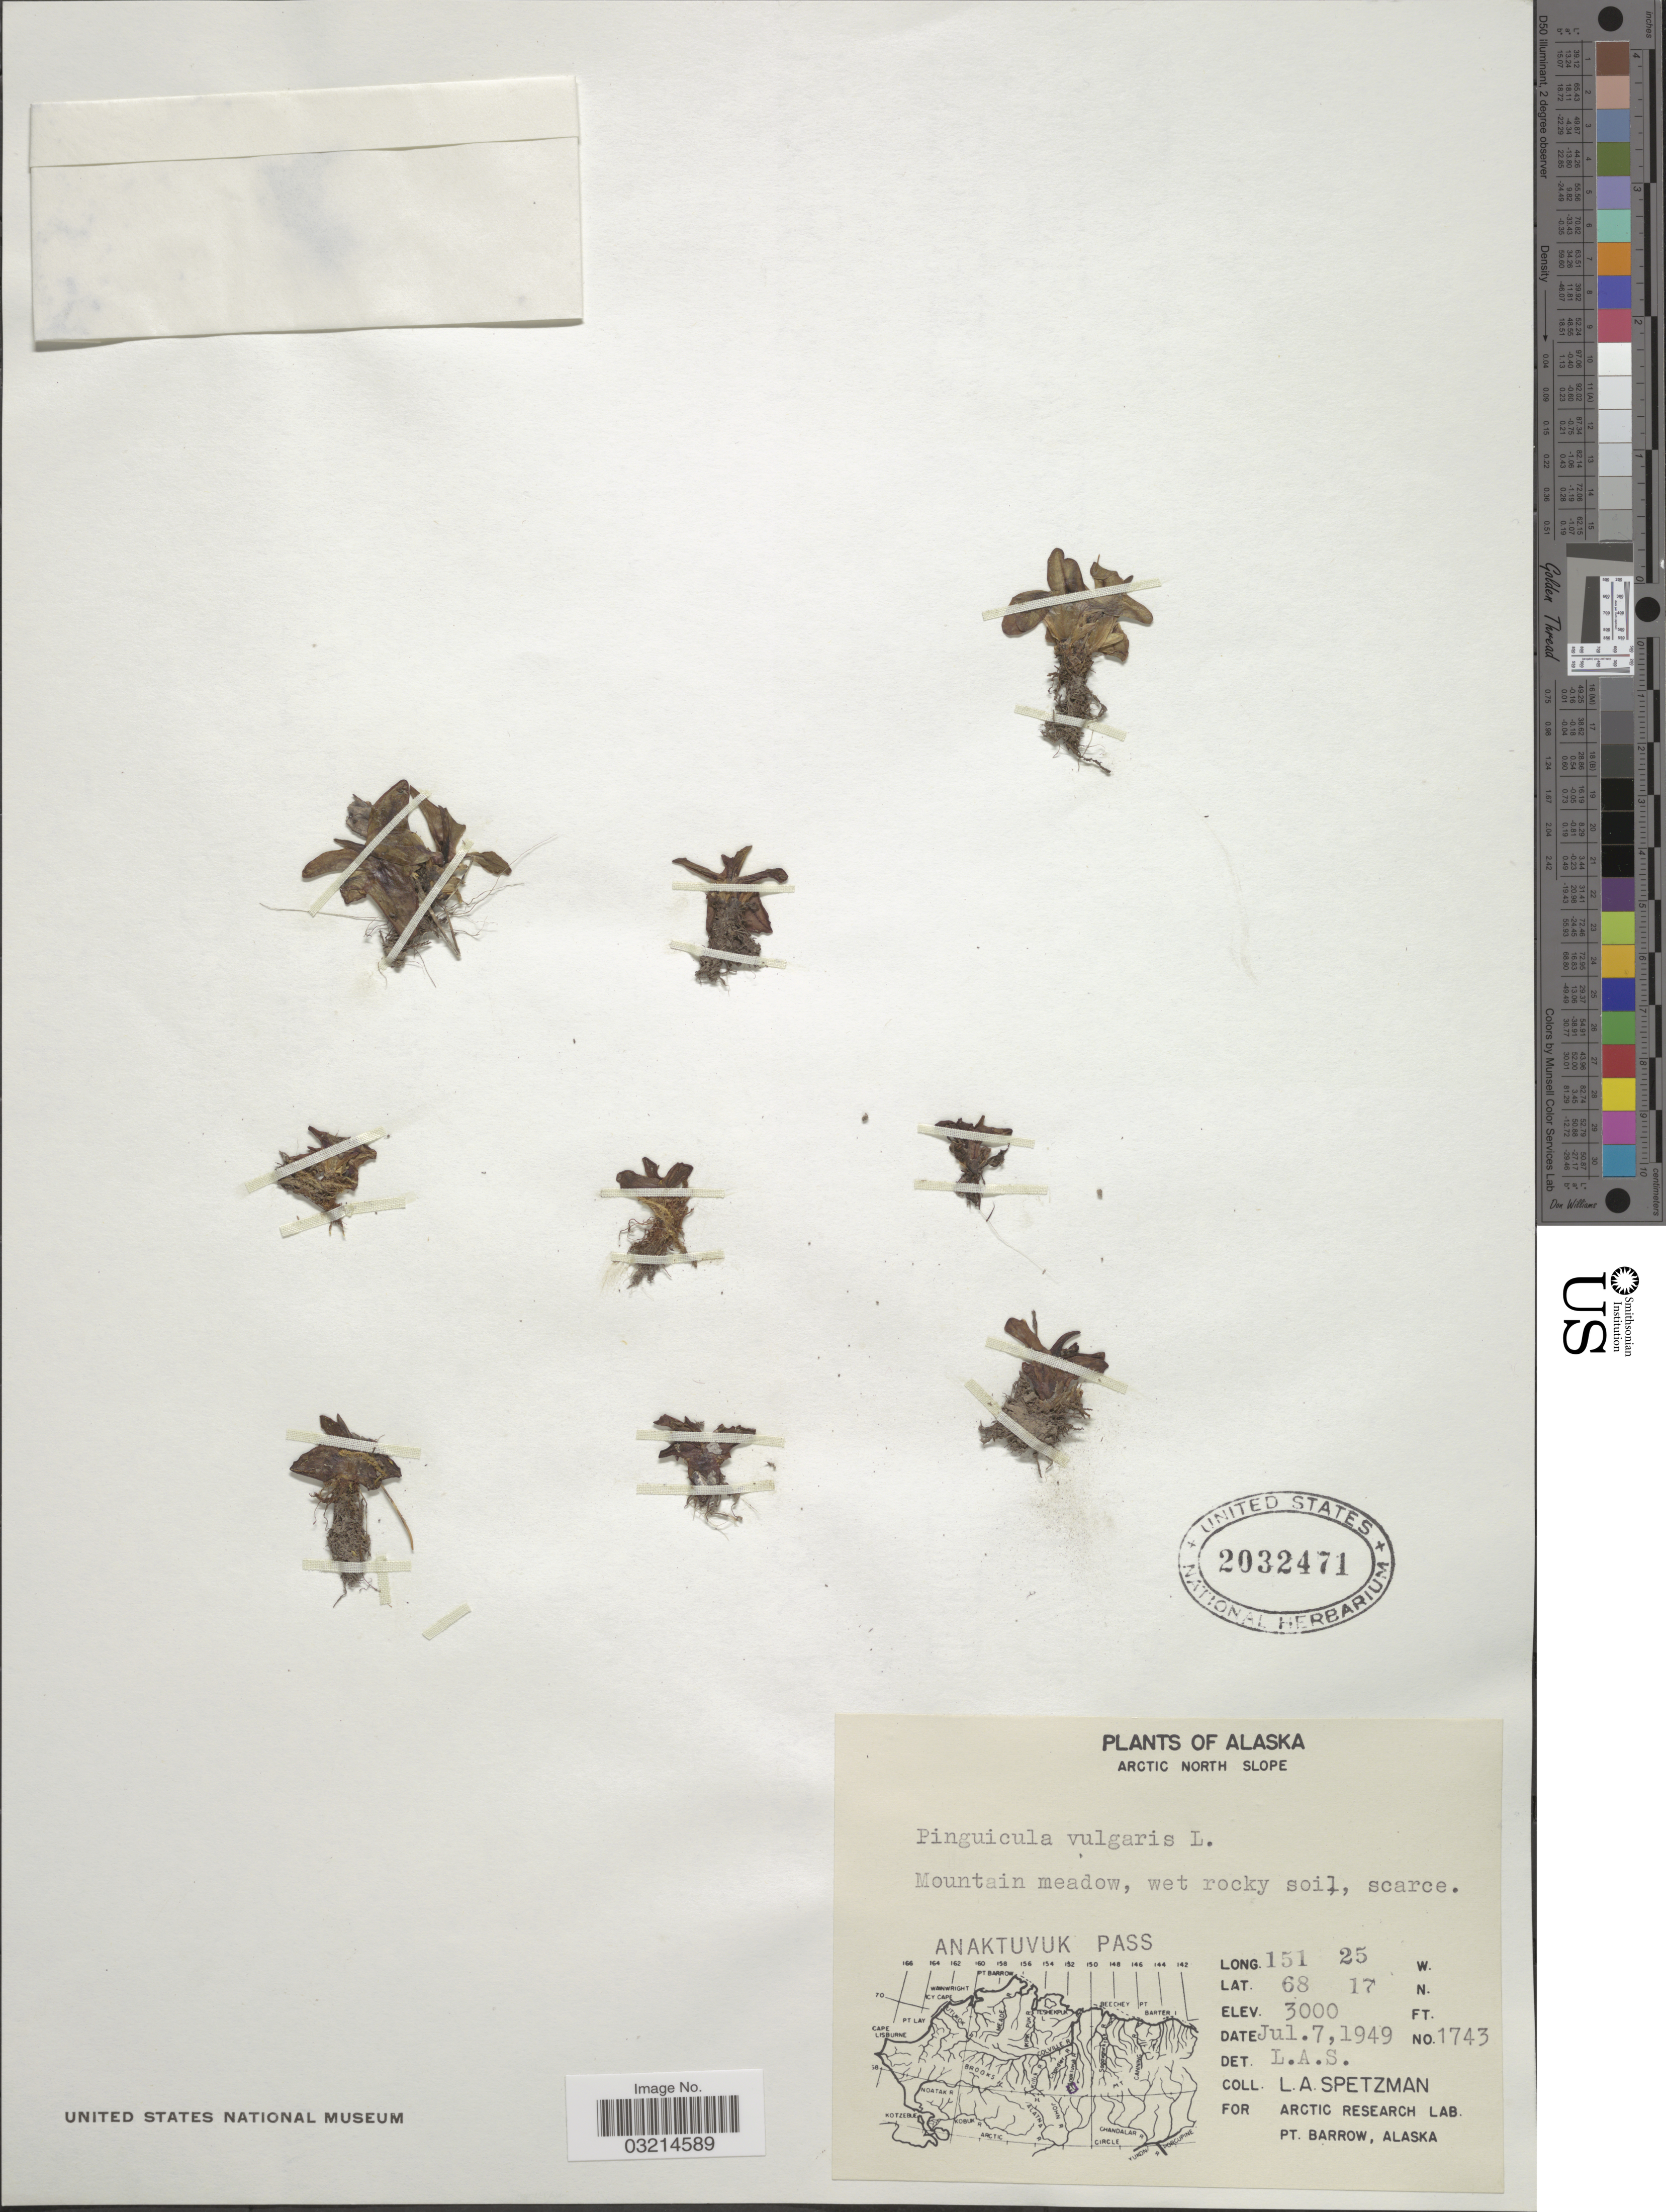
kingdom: Plantae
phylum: Tracheophyta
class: Magnoliopsida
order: Lamiales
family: Lentibulariaceae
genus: Pinguicula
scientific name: Pinguicula vulgaris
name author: L.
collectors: L. Spetzman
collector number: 1743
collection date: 1949-07-07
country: United States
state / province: Alaska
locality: Arctic North Slope, Mountain meadow, Anaktuvuk Pass.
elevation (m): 914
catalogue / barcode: US 2032471